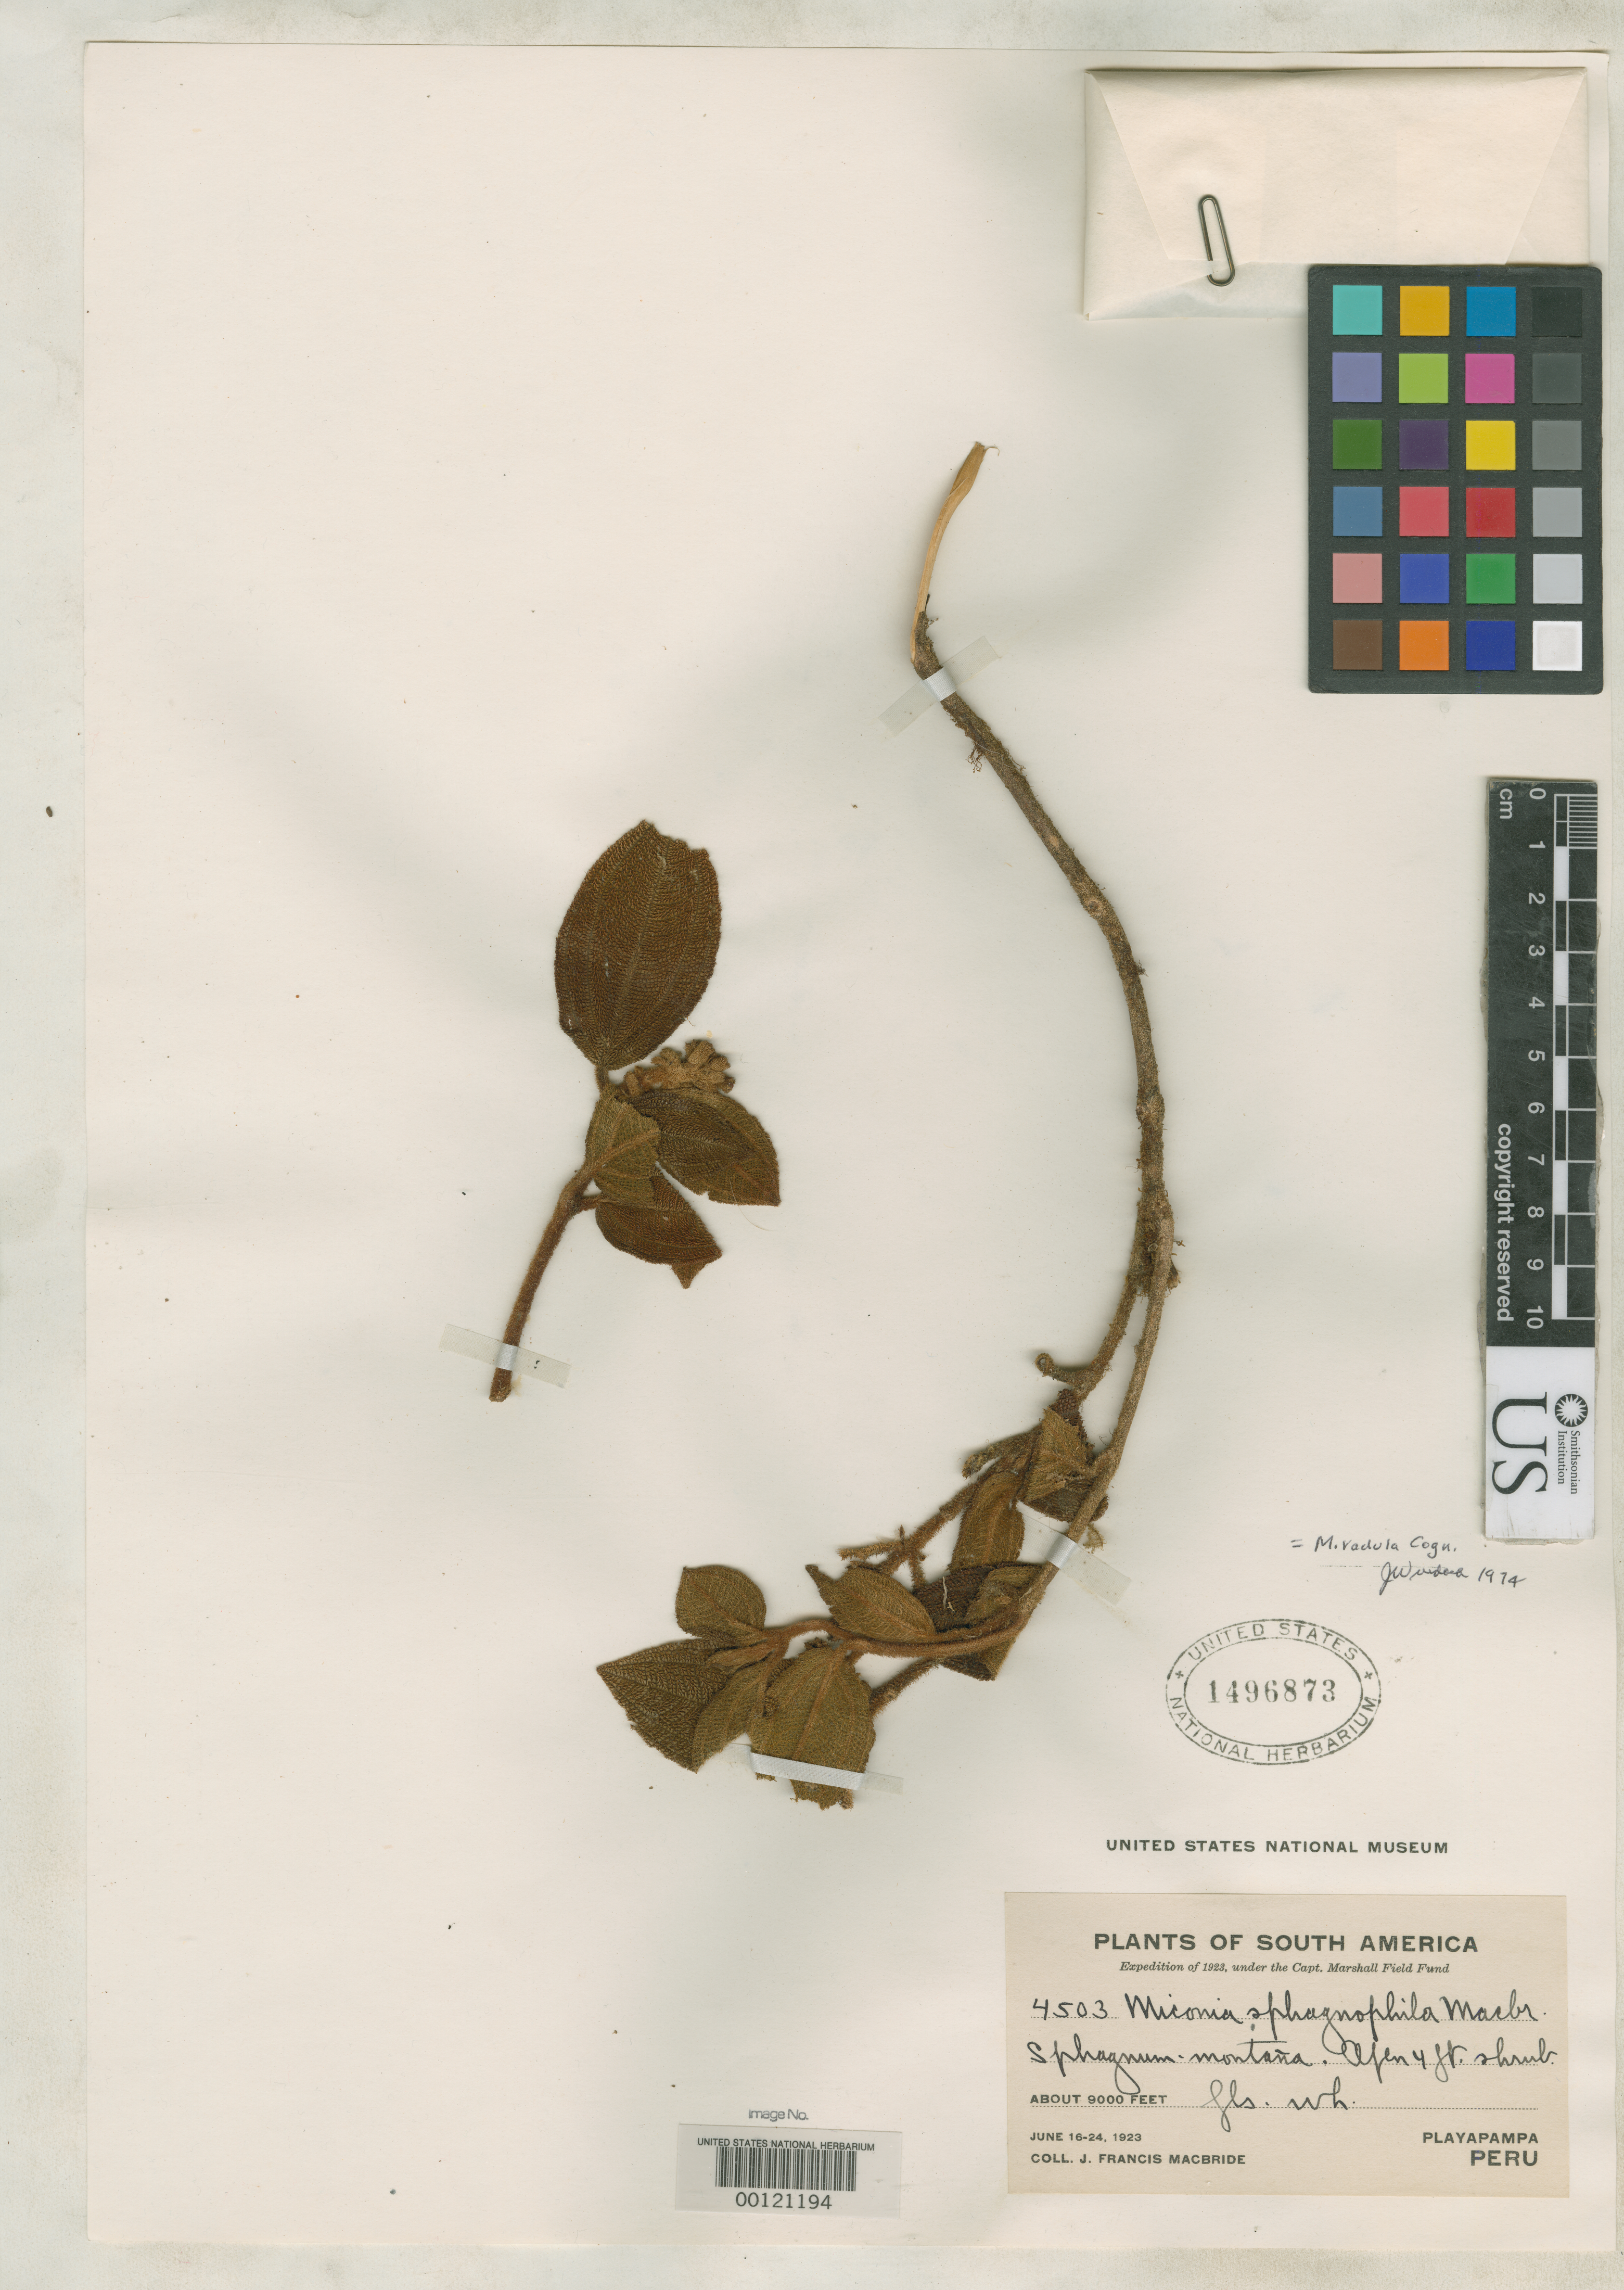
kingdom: Plantae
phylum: Tracheophyta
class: Magnoliopsida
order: Myrtales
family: Melastomataceae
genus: Miconia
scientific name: Miconia sphagnophila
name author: J.F. Macbr.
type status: Isotype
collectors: J. F. Macbride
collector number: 4503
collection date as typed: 16 Jun 1923 to 24 Jun 1923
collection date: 1923-06-16/1923-06-24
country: Peru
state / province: Huánuco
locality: Playapampa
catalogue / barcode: US 1496873